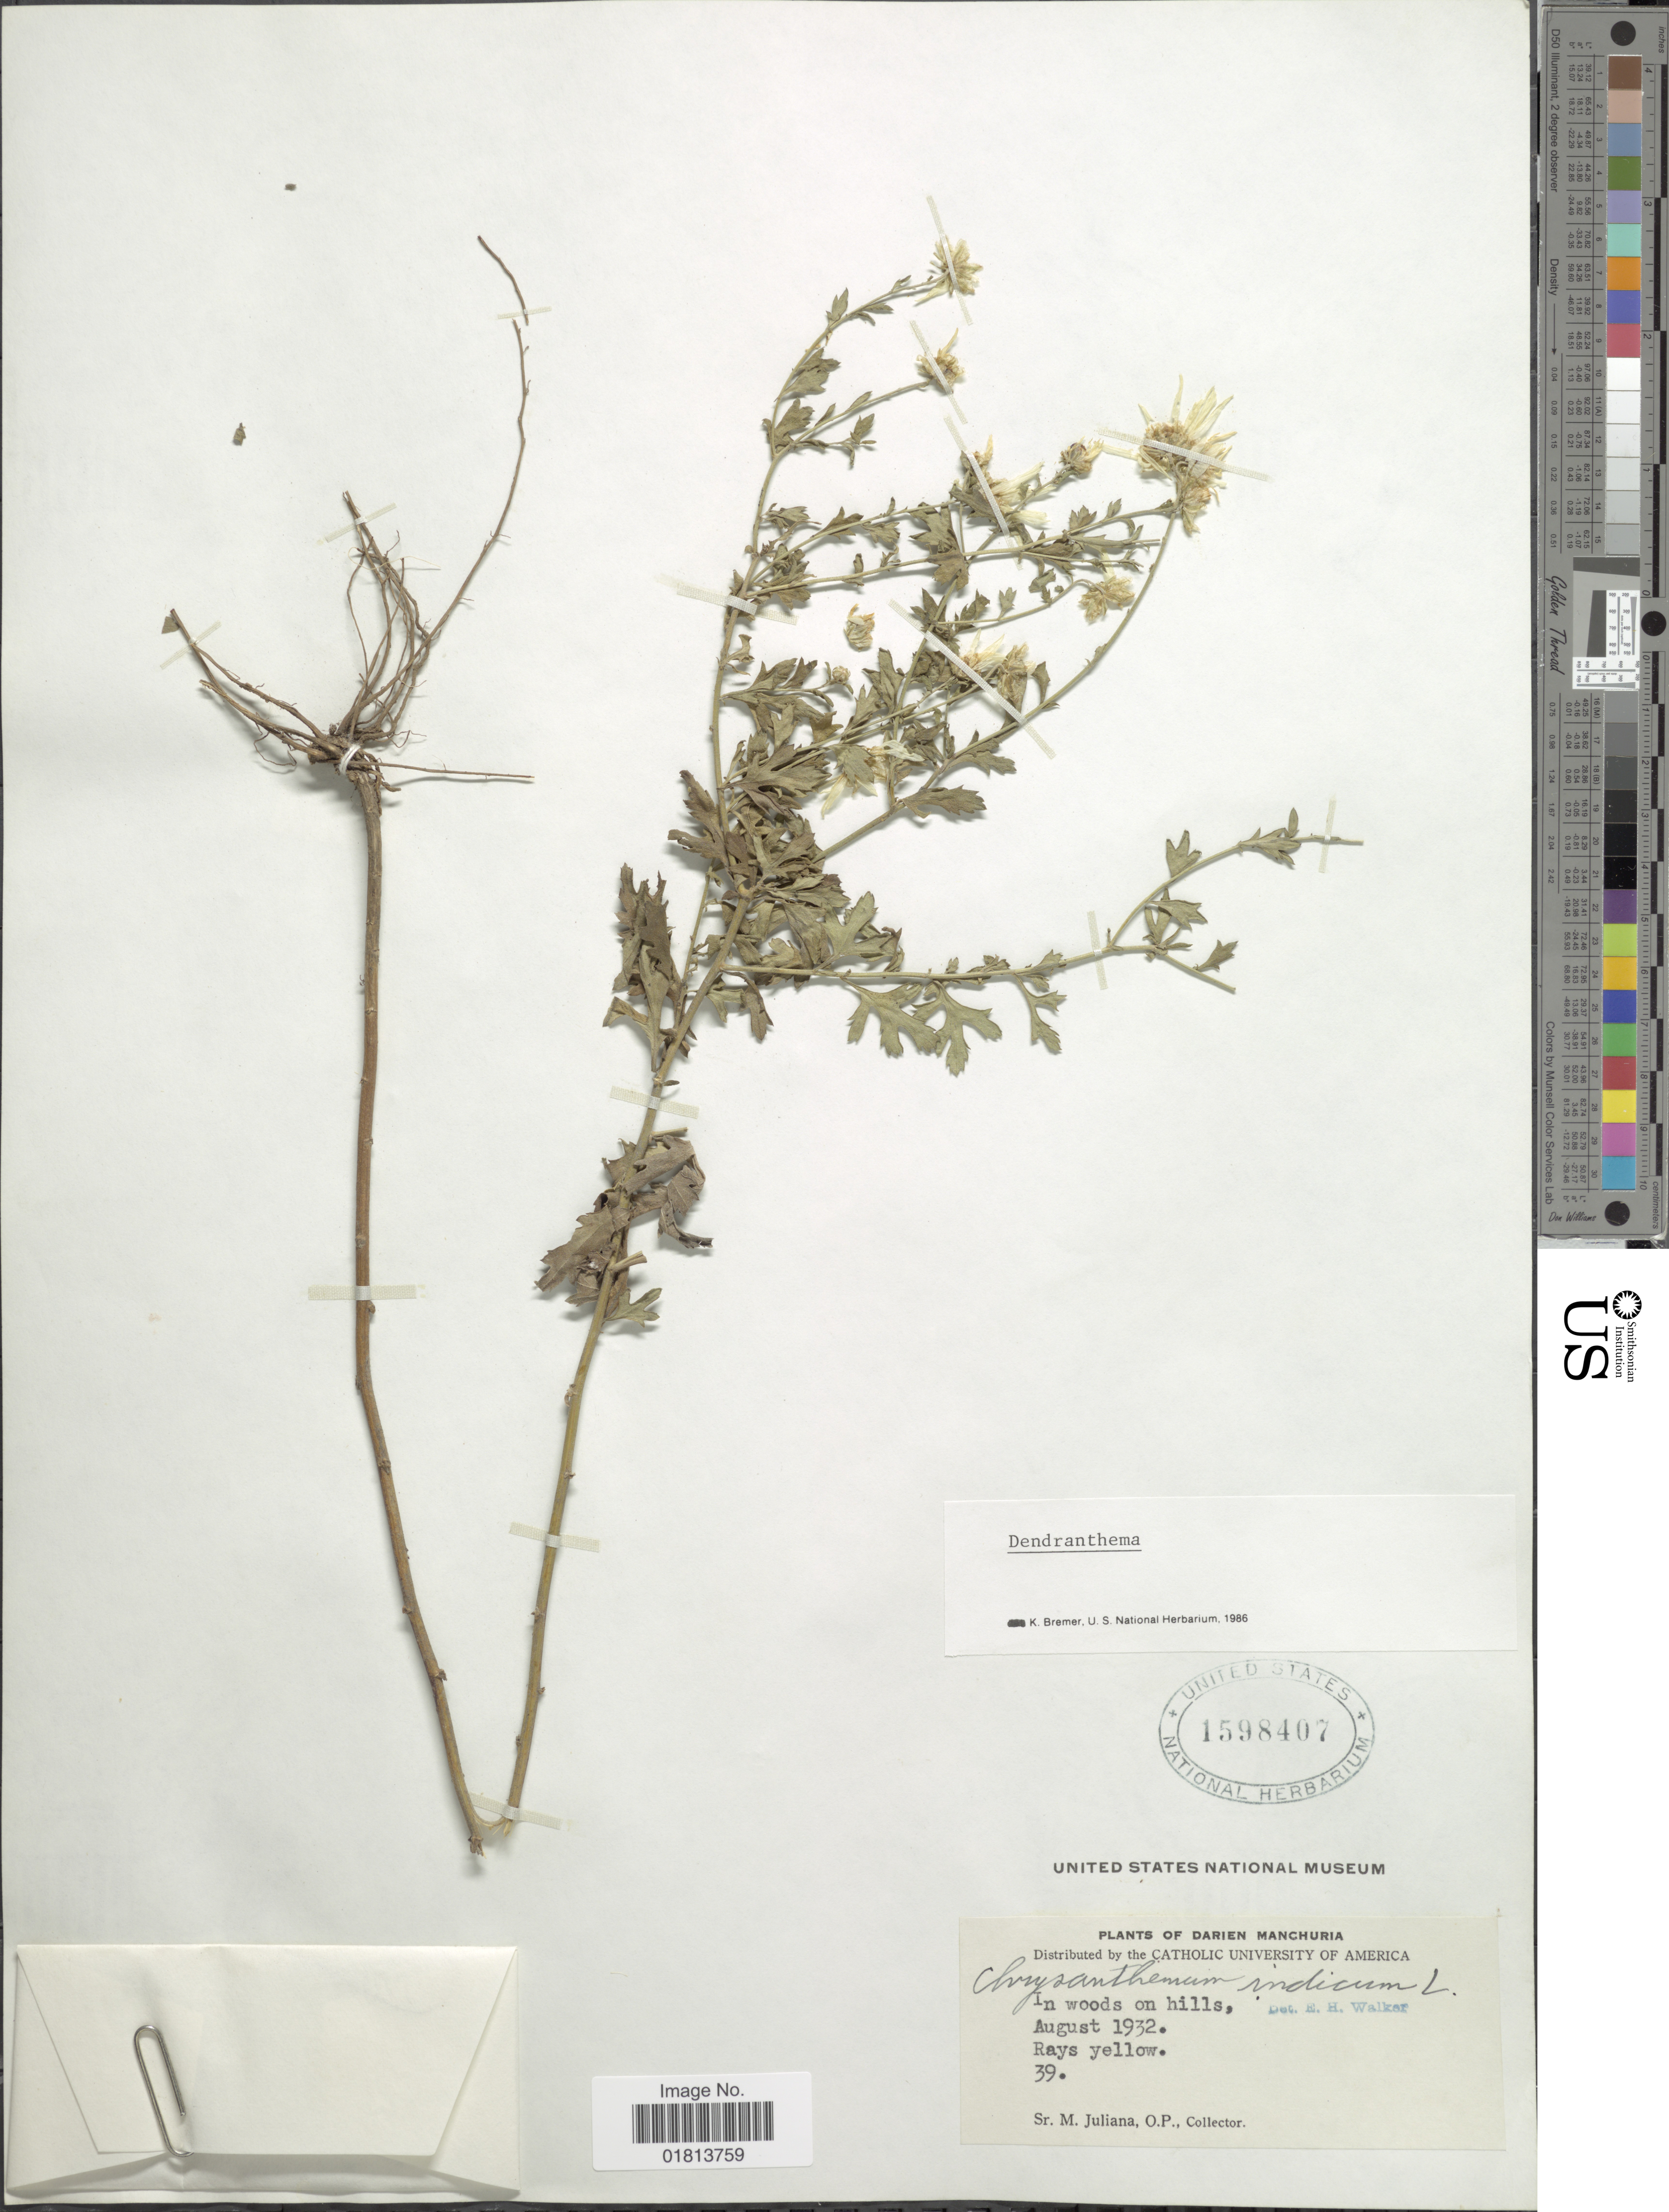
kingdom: Plantae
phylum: Tracheophyta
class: Magnoliopsida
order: Asterales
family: Asteraceae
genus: Dendranthema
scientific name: Dendranthema indicum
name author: (L.) Des Moul.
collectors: Marie Juliana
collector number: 39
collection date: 1932-08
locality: Darien Manchuria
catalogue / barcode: US 1598407